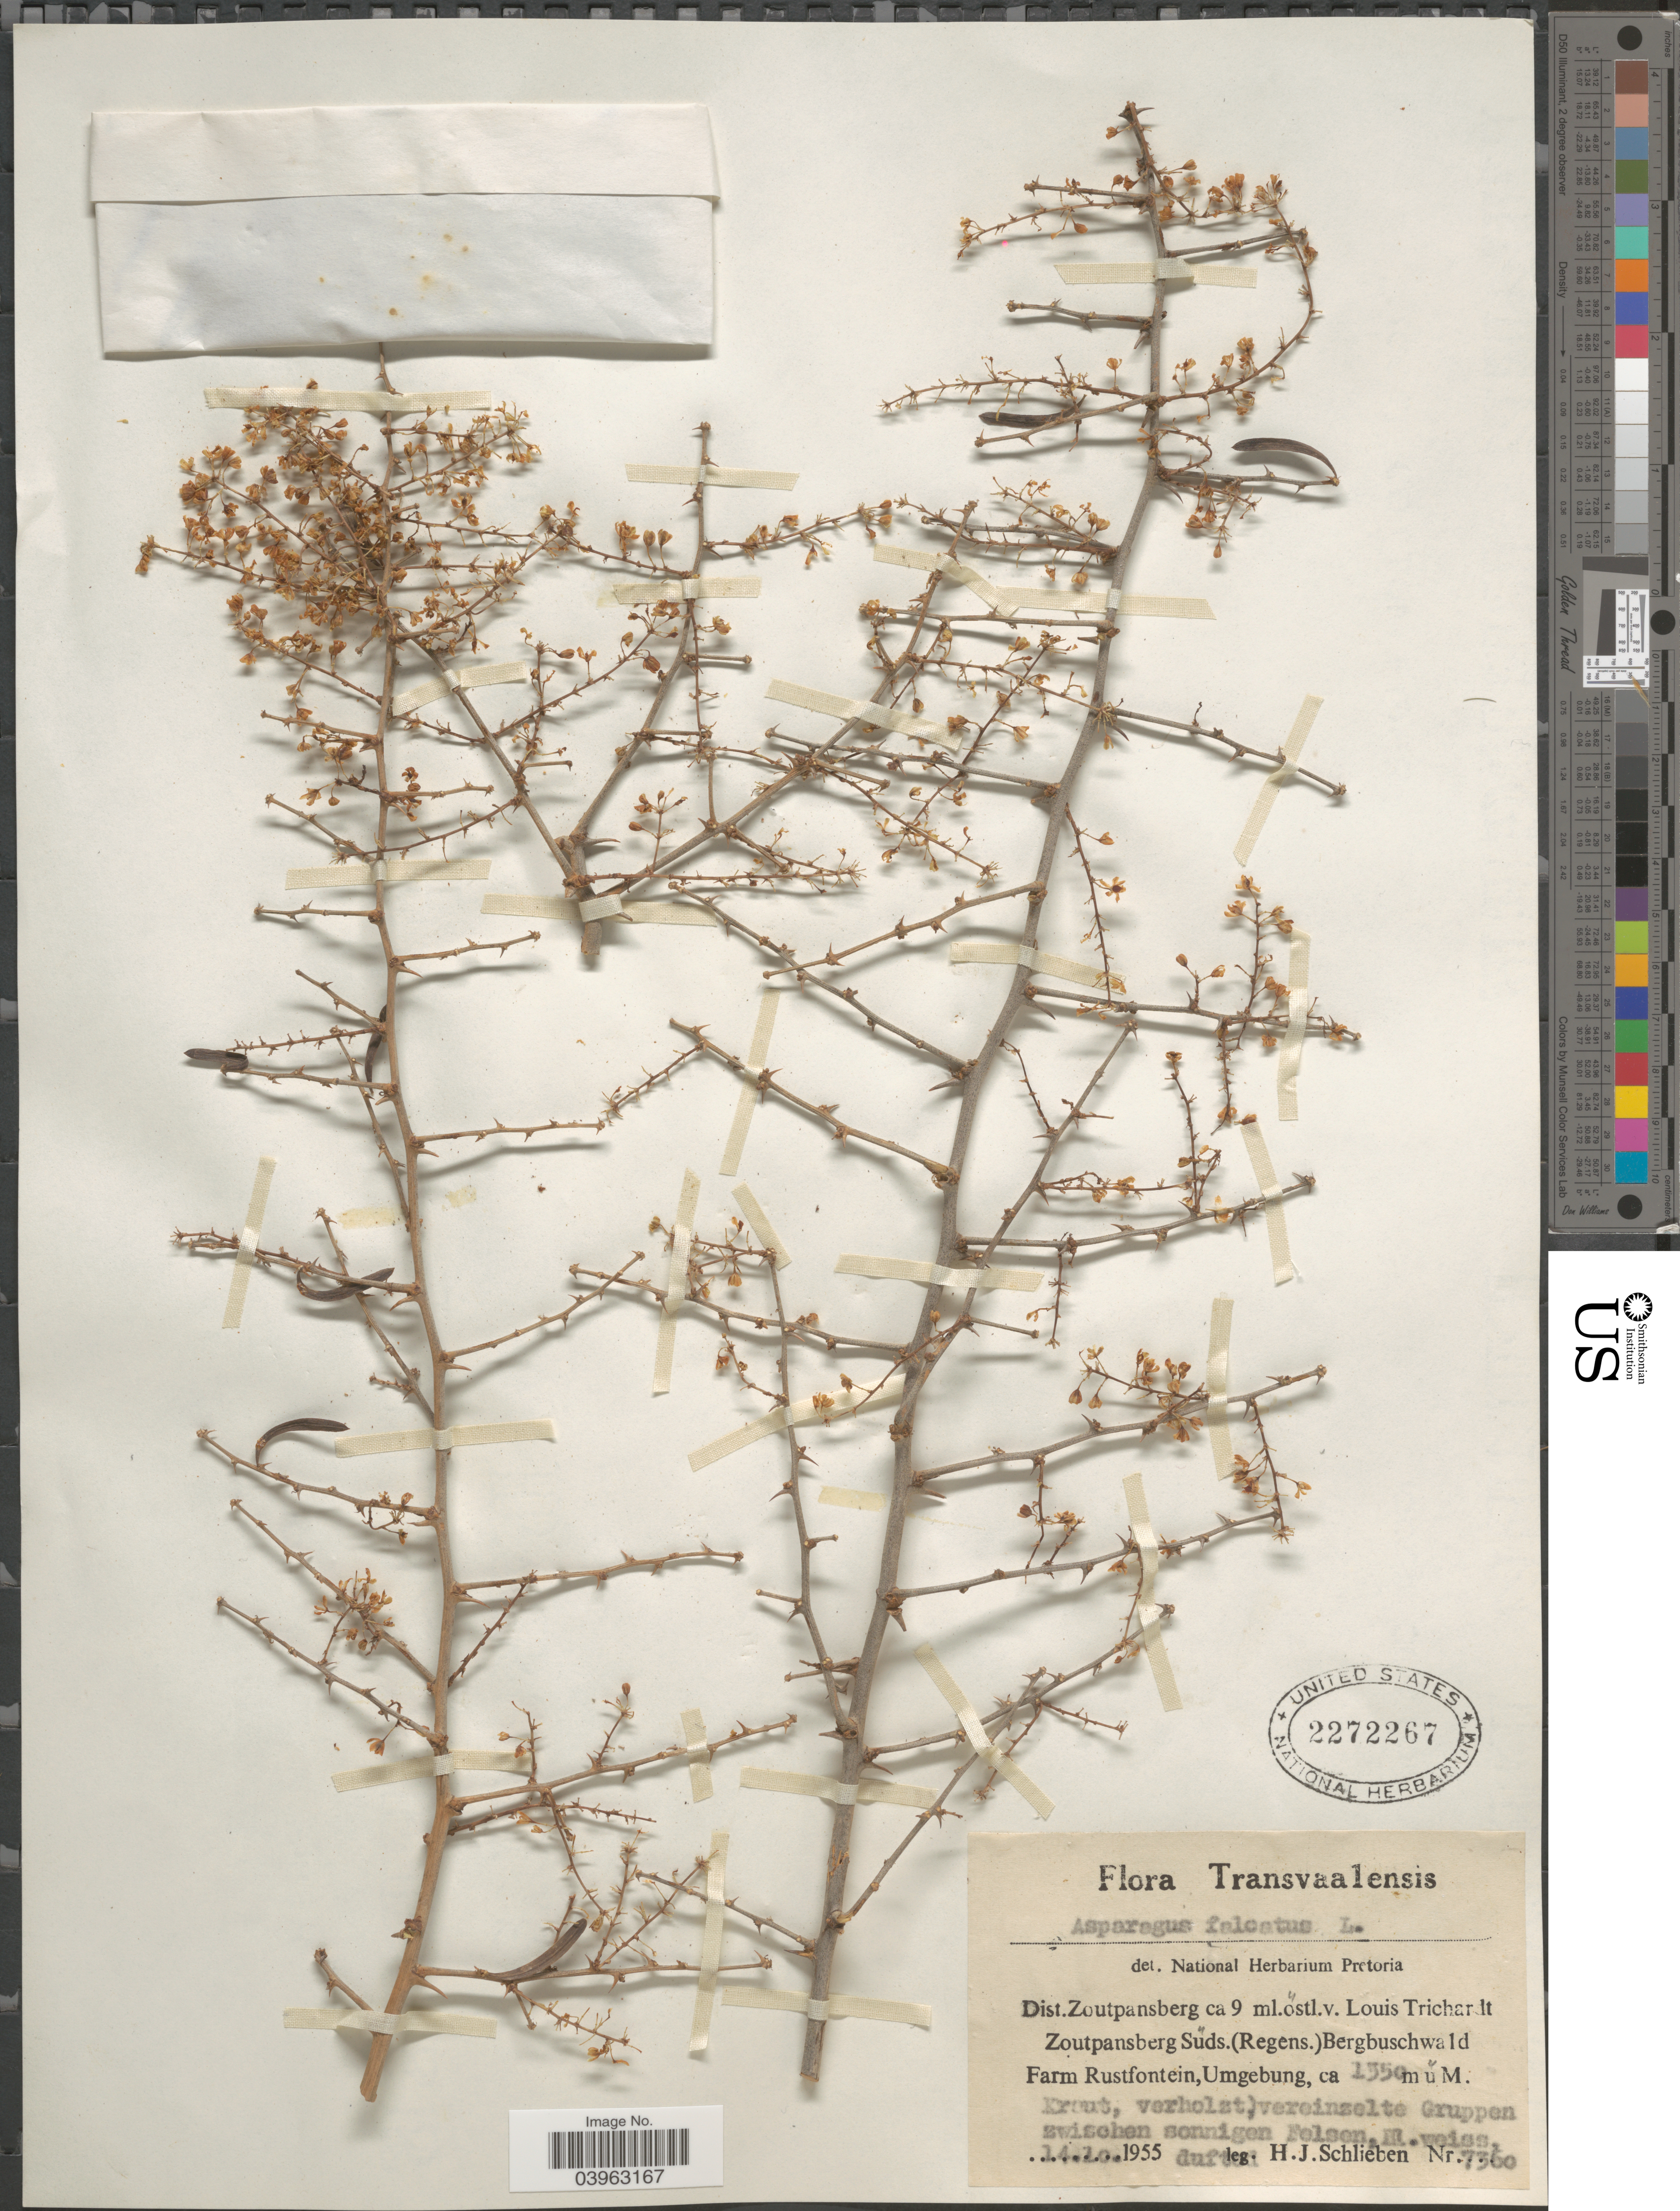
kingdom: Plantae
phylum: Tracheophyta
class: Liliopsida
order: Asparagales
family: Asparagaceae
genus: Asparagus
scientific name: Asparagus falcatus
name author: L.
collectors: H. J. Schlieben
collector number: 7360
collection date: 1955-10-14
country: South Africa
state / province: Limpopo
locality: Transvaalensis. Dist.Zoutpansberg ca 9 ml.õstl.v. Louis Trichardt. Zoutpansberg Süds.(Regens.)Bergbuschwald. Farm Rustfontein,Umgebung.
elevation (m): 1350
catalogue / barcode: US 2272267